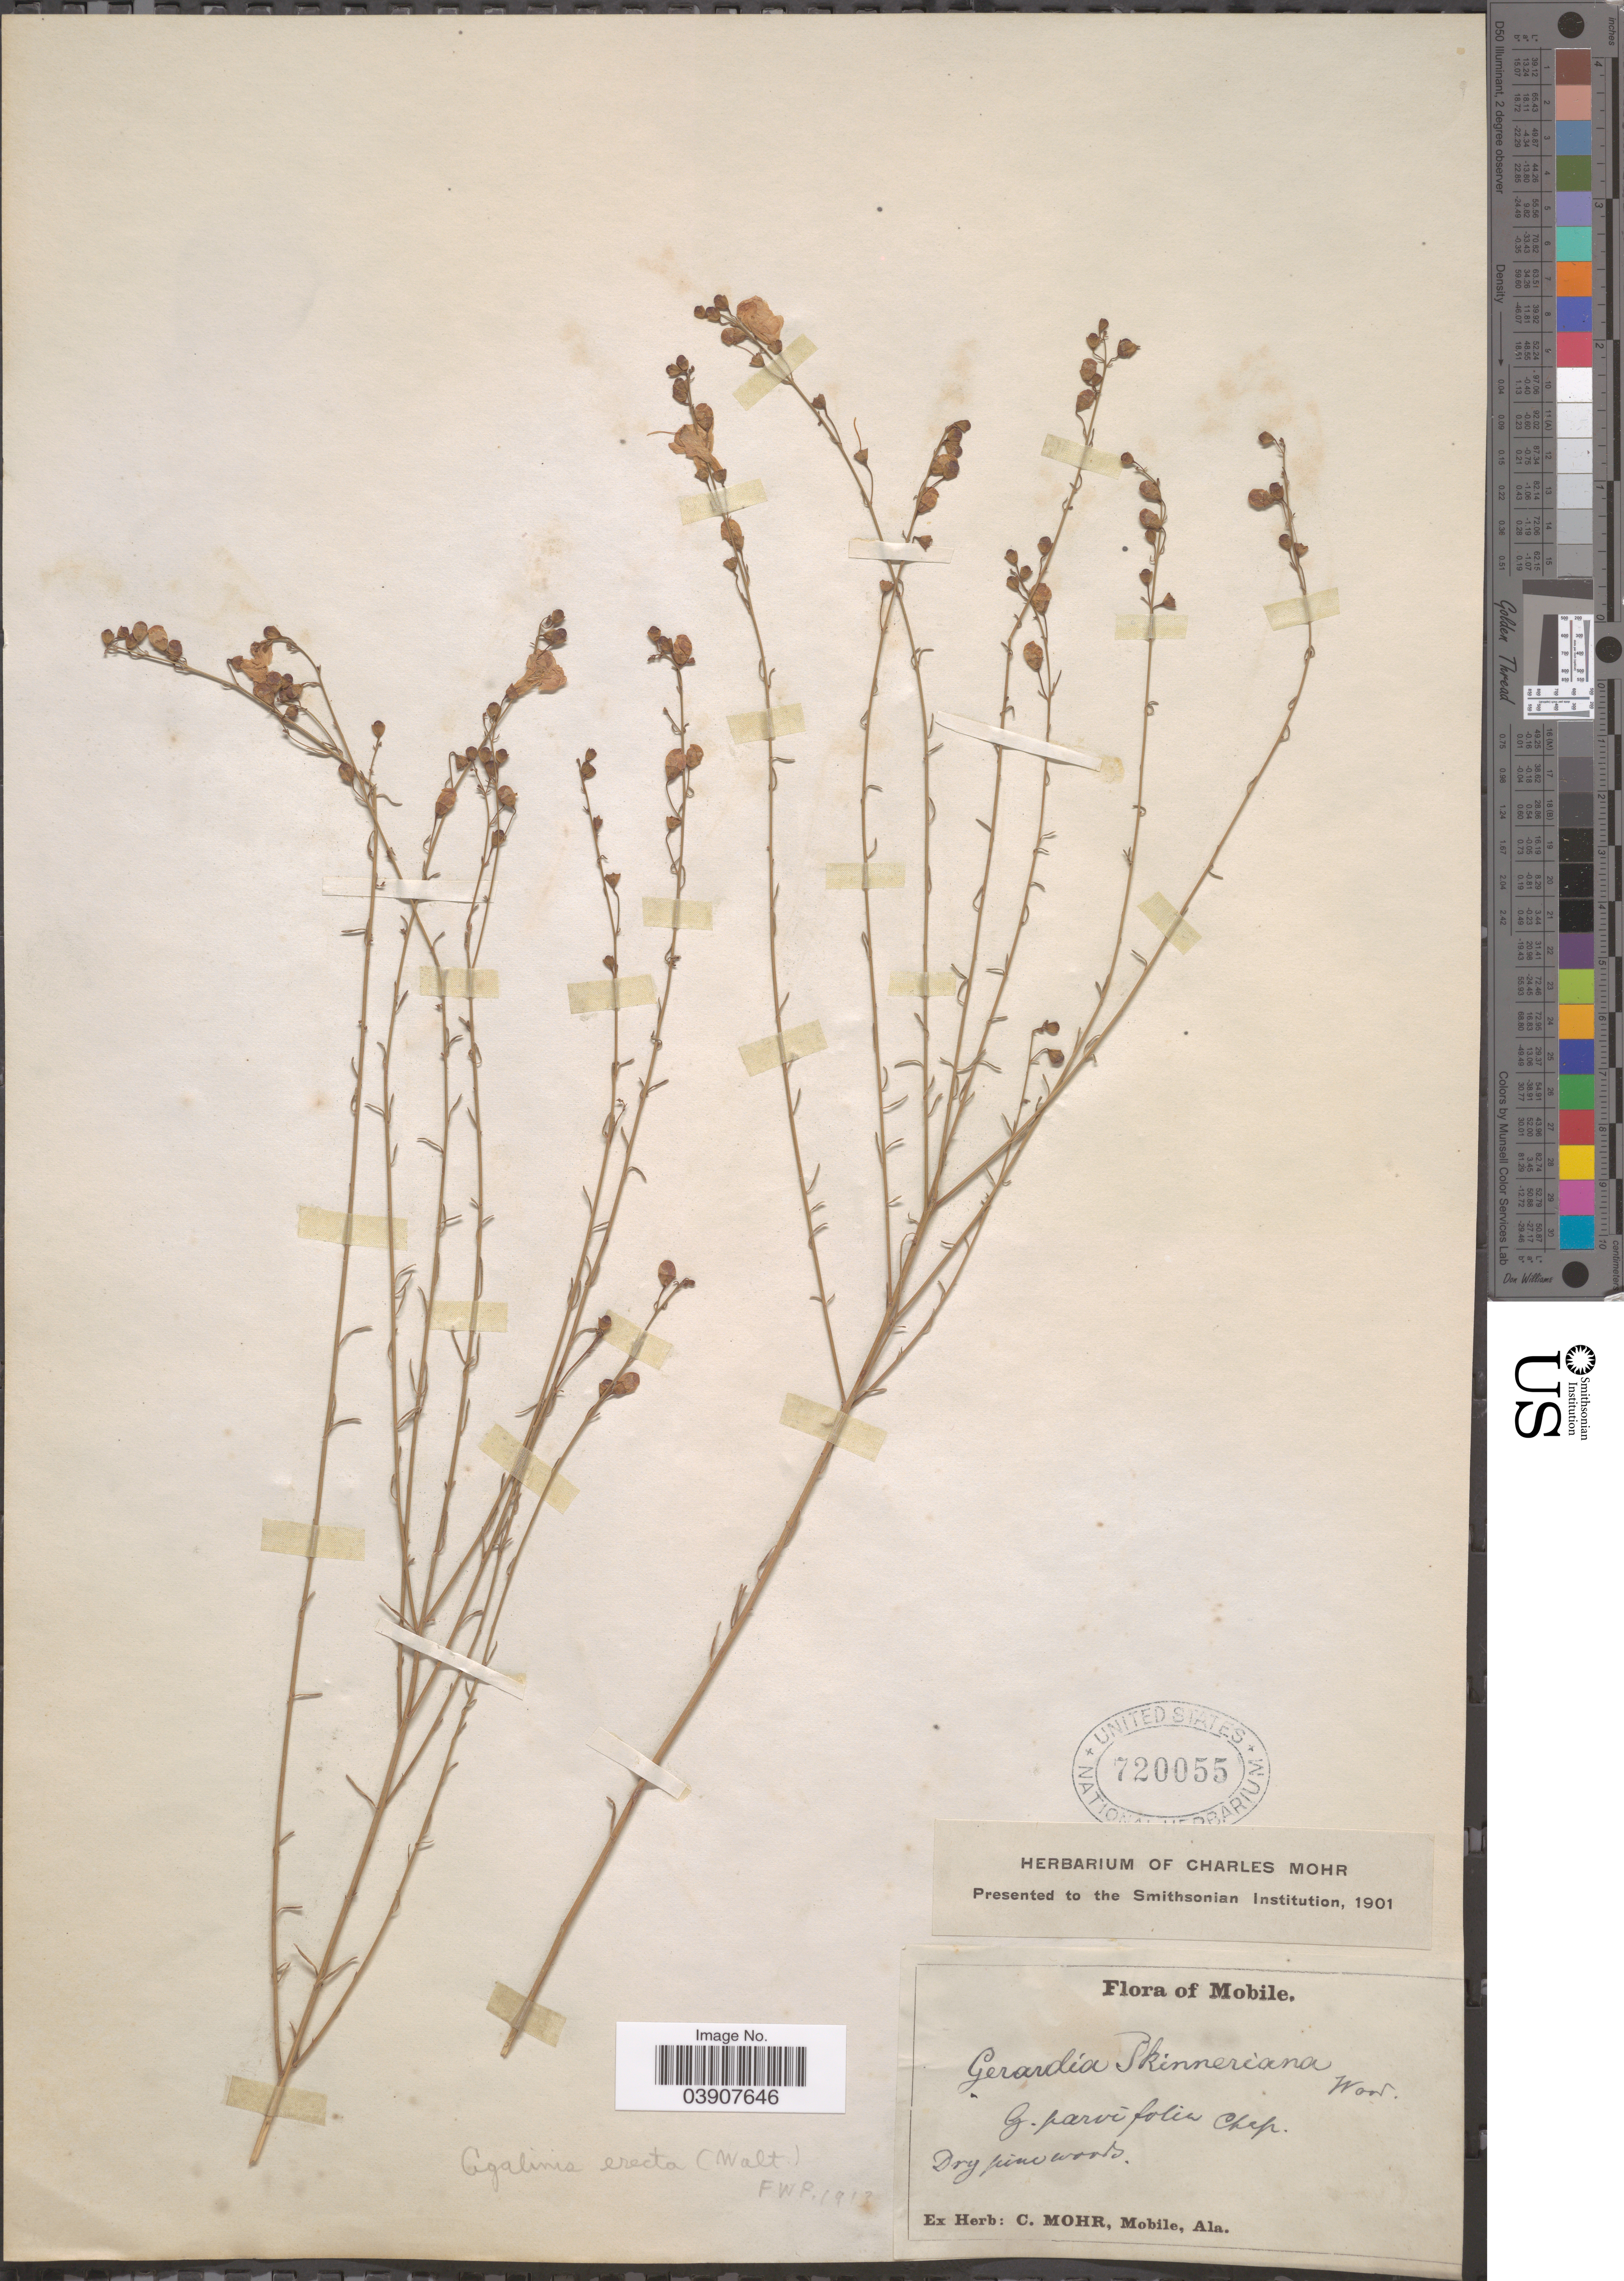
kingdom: Plantae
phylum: Tracheophyta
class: Magnoliopsida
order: Lamiales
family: Orobanchaceae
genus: Agalinis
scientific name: Agalinis erecta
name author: Pennell ex Small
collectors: Mohr, C. T. (herbarium)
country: United States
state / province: Alabama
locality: Mobile.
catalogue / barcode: US 720055